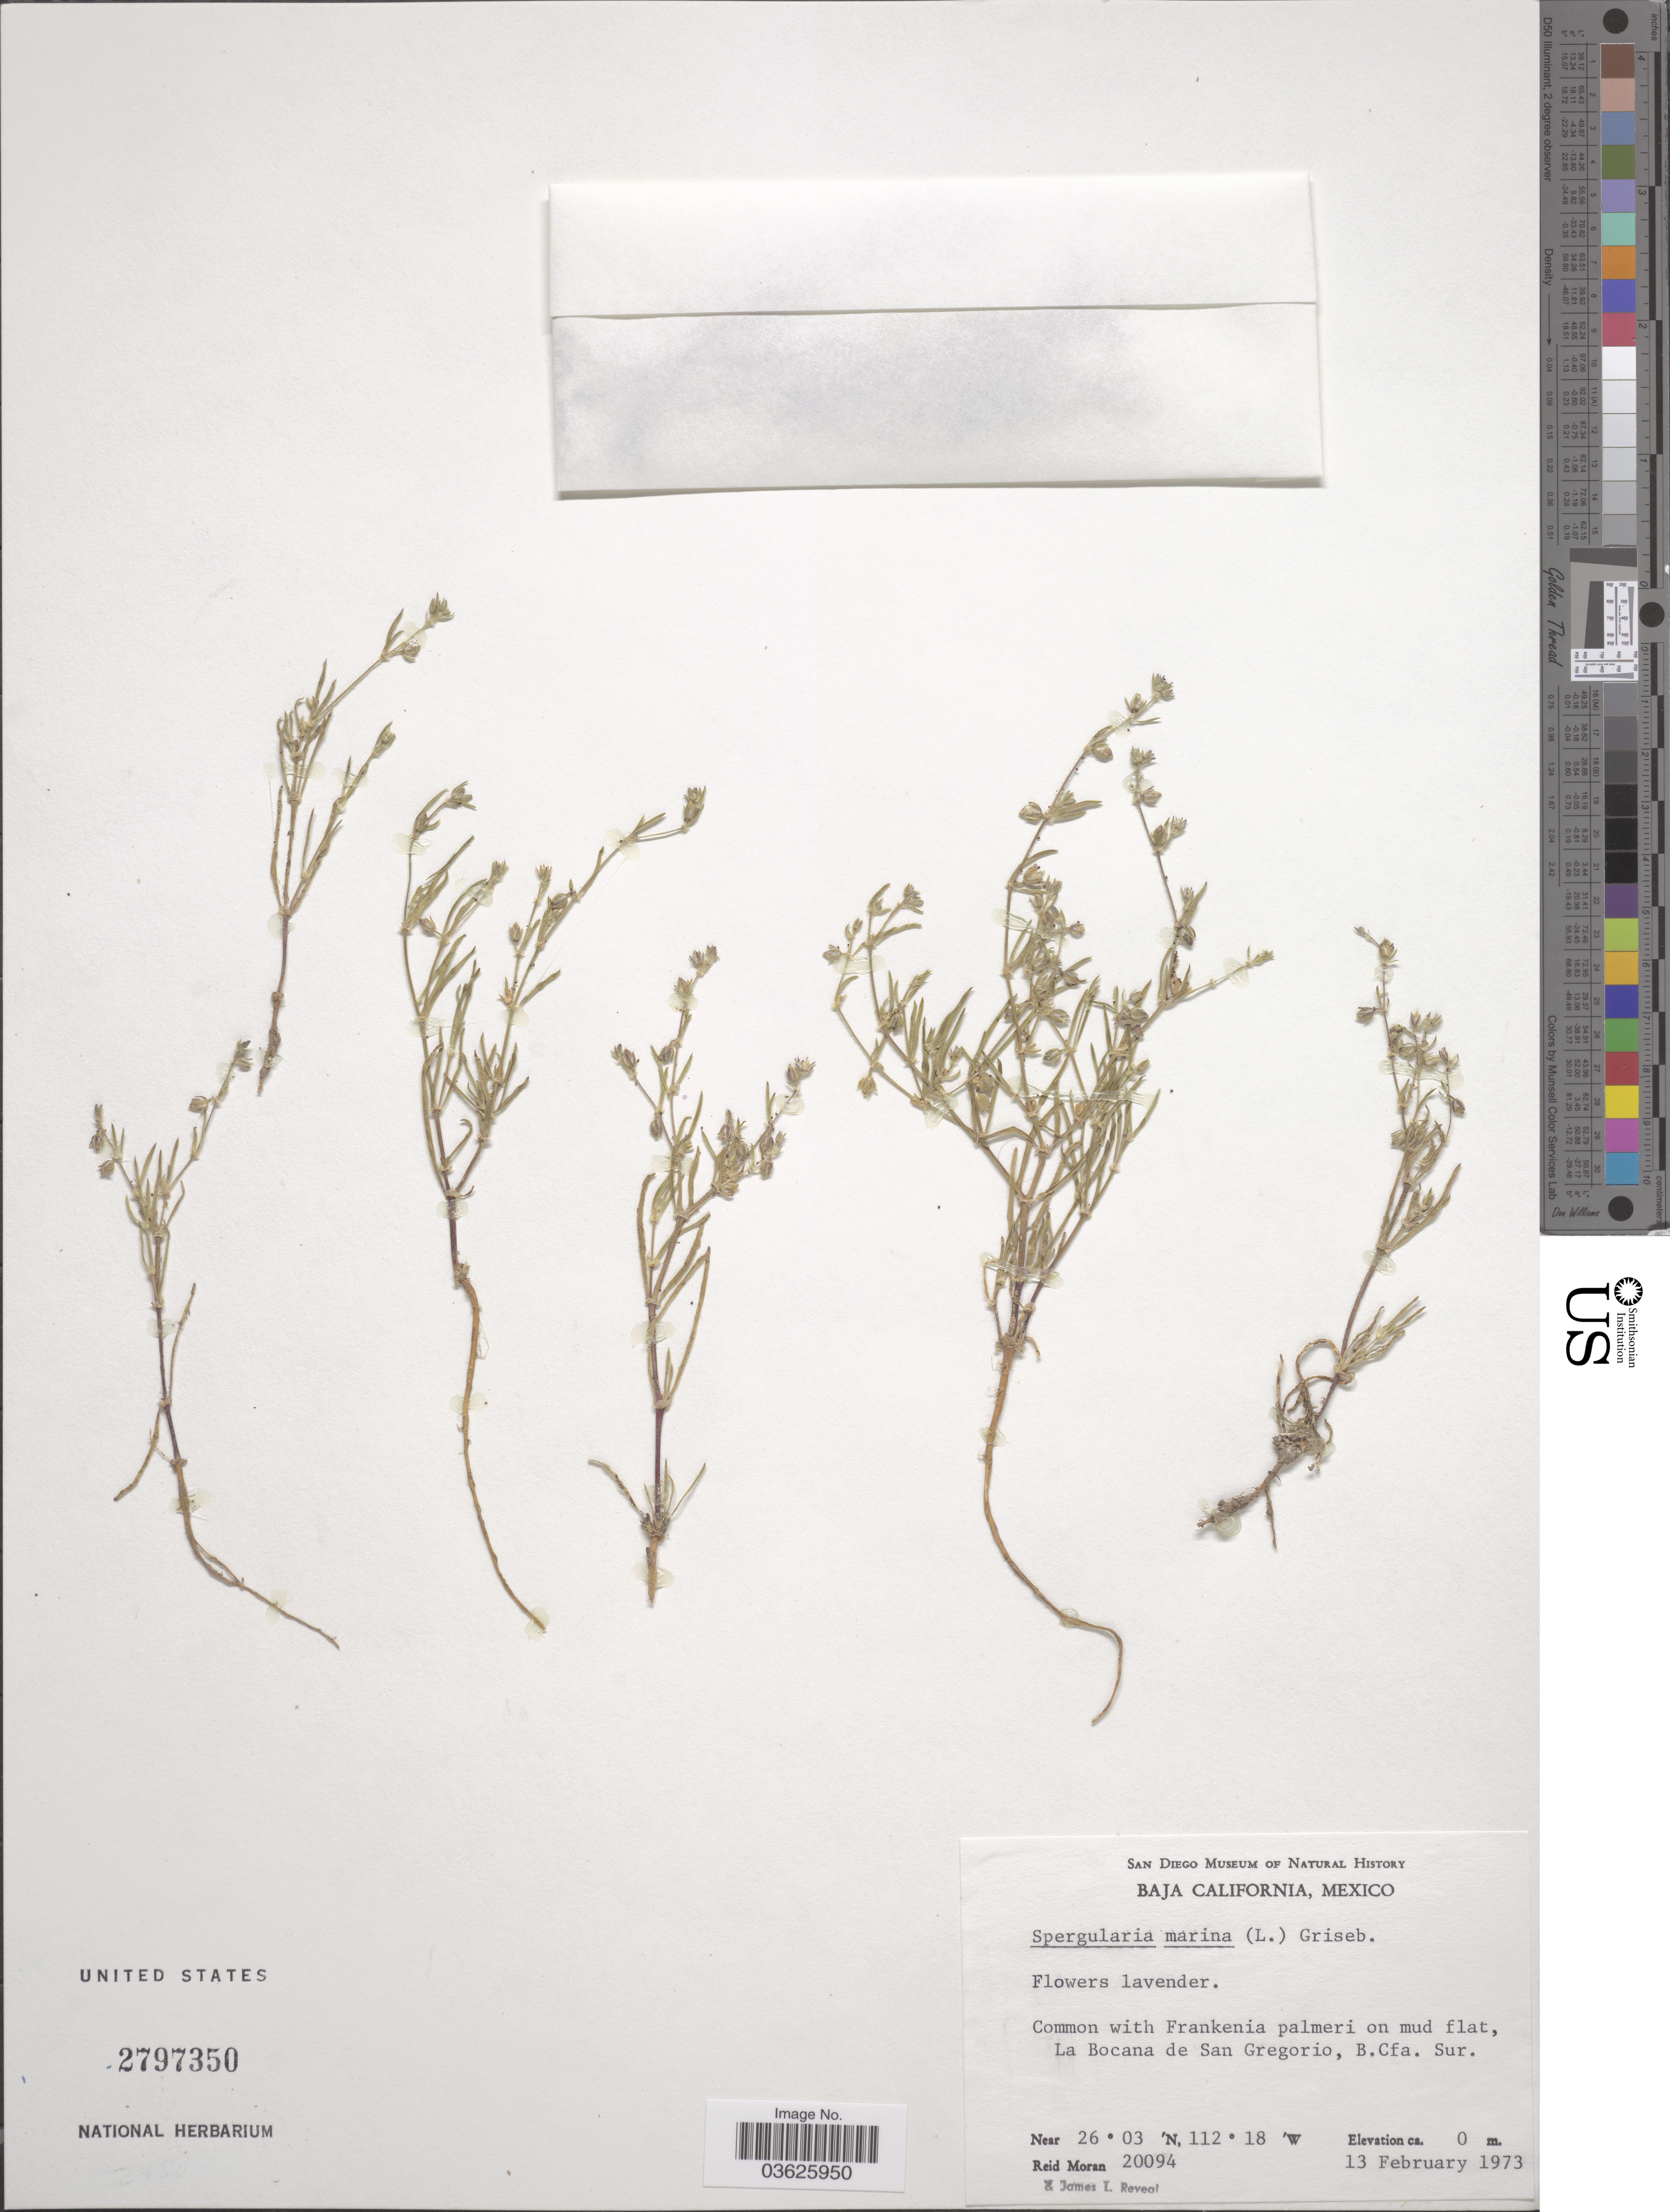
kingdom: Plantae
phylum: Tracheophyta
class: Magnoliopsida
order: Caryophyllales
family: Caryophyllaceae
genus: Tissa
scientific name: Tissa marina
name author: (L.) Britton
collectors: R. Moran & J. L. Reveal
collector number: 20094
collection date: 1973-02-13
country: Mexico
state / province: Baja California Sur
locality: La Bocana de San Gregorio, B. Cfa. Sur.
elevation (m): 0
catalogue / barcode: US 2797350